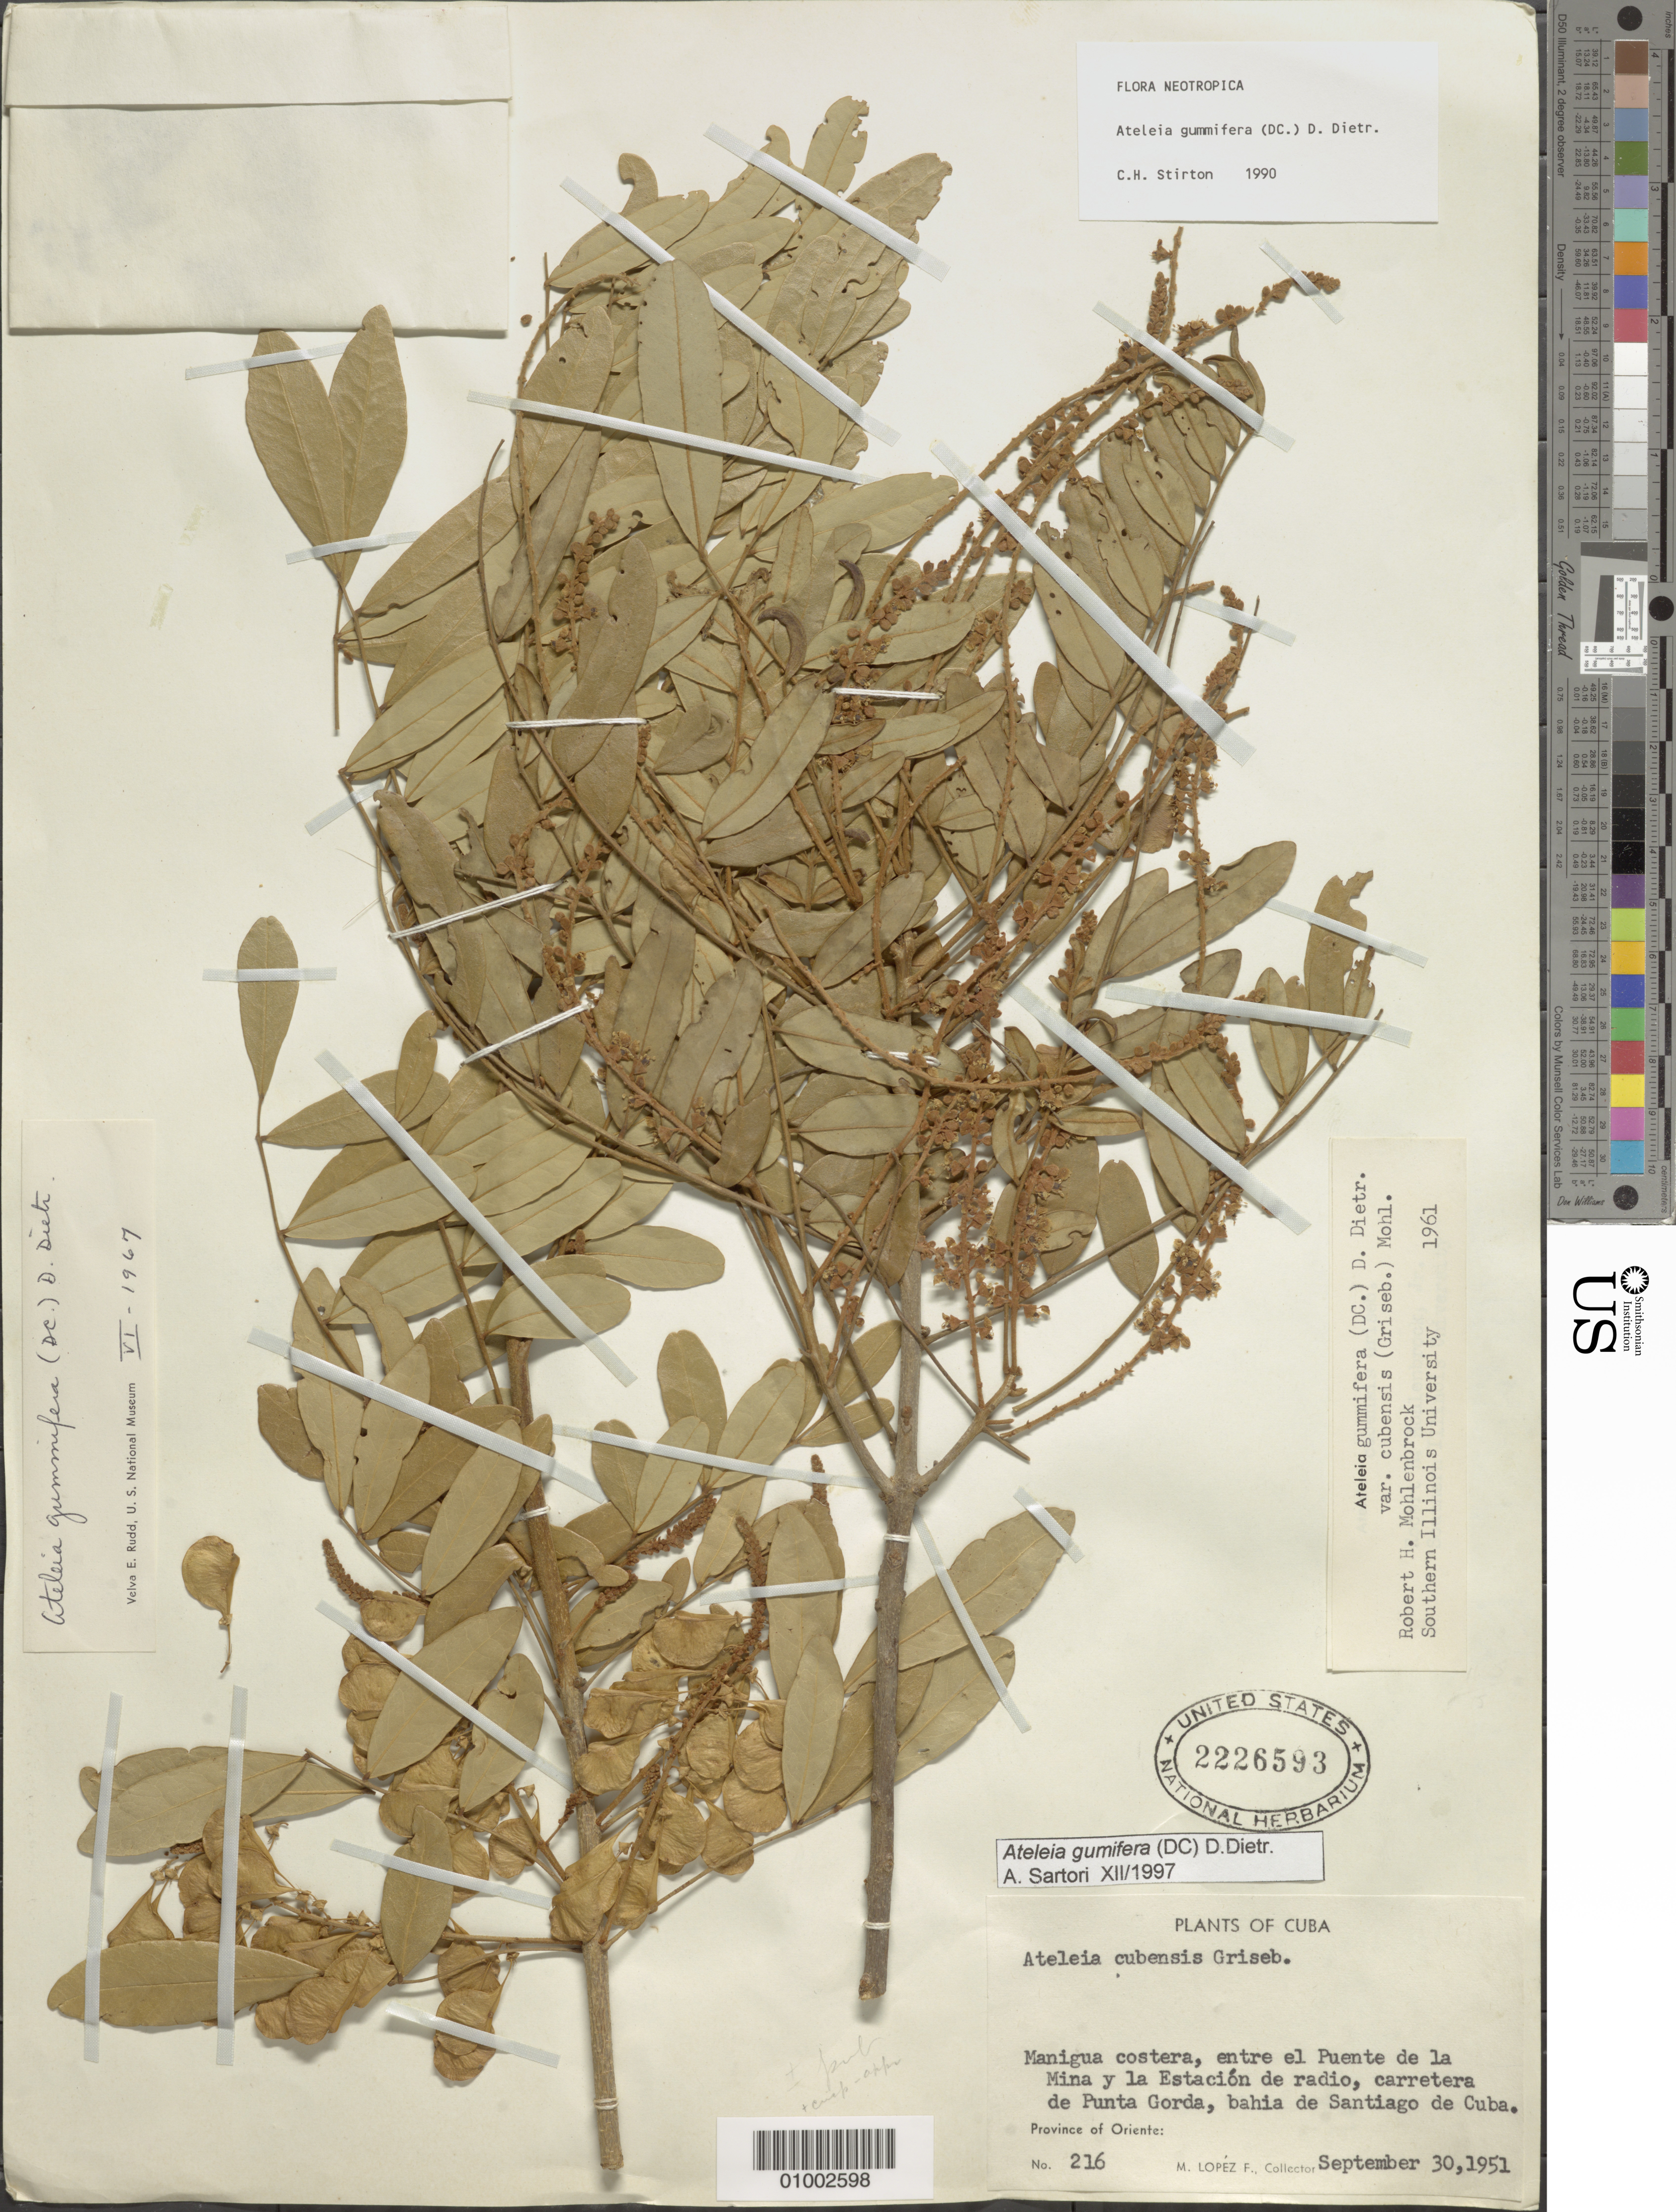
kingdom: Plantae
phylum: Tracheophyta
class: Magnoliopsida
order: Fabales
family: Fabaceae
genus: Ateleia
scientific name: Ateleia gummifera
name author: (Bertero ex DC.) D. Dietr.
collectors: M. López Figueiras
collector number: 216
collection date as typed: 30 Sep 1951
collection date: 1951-09-30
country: Cuba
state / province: Santiago de Cuba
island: Cuba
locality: Manigua costera, entre el Puente de la Mina y la Estacion de radio, carretera de Punta Gorda, bahia de Santiago de Cuba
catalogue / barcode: US 2226593